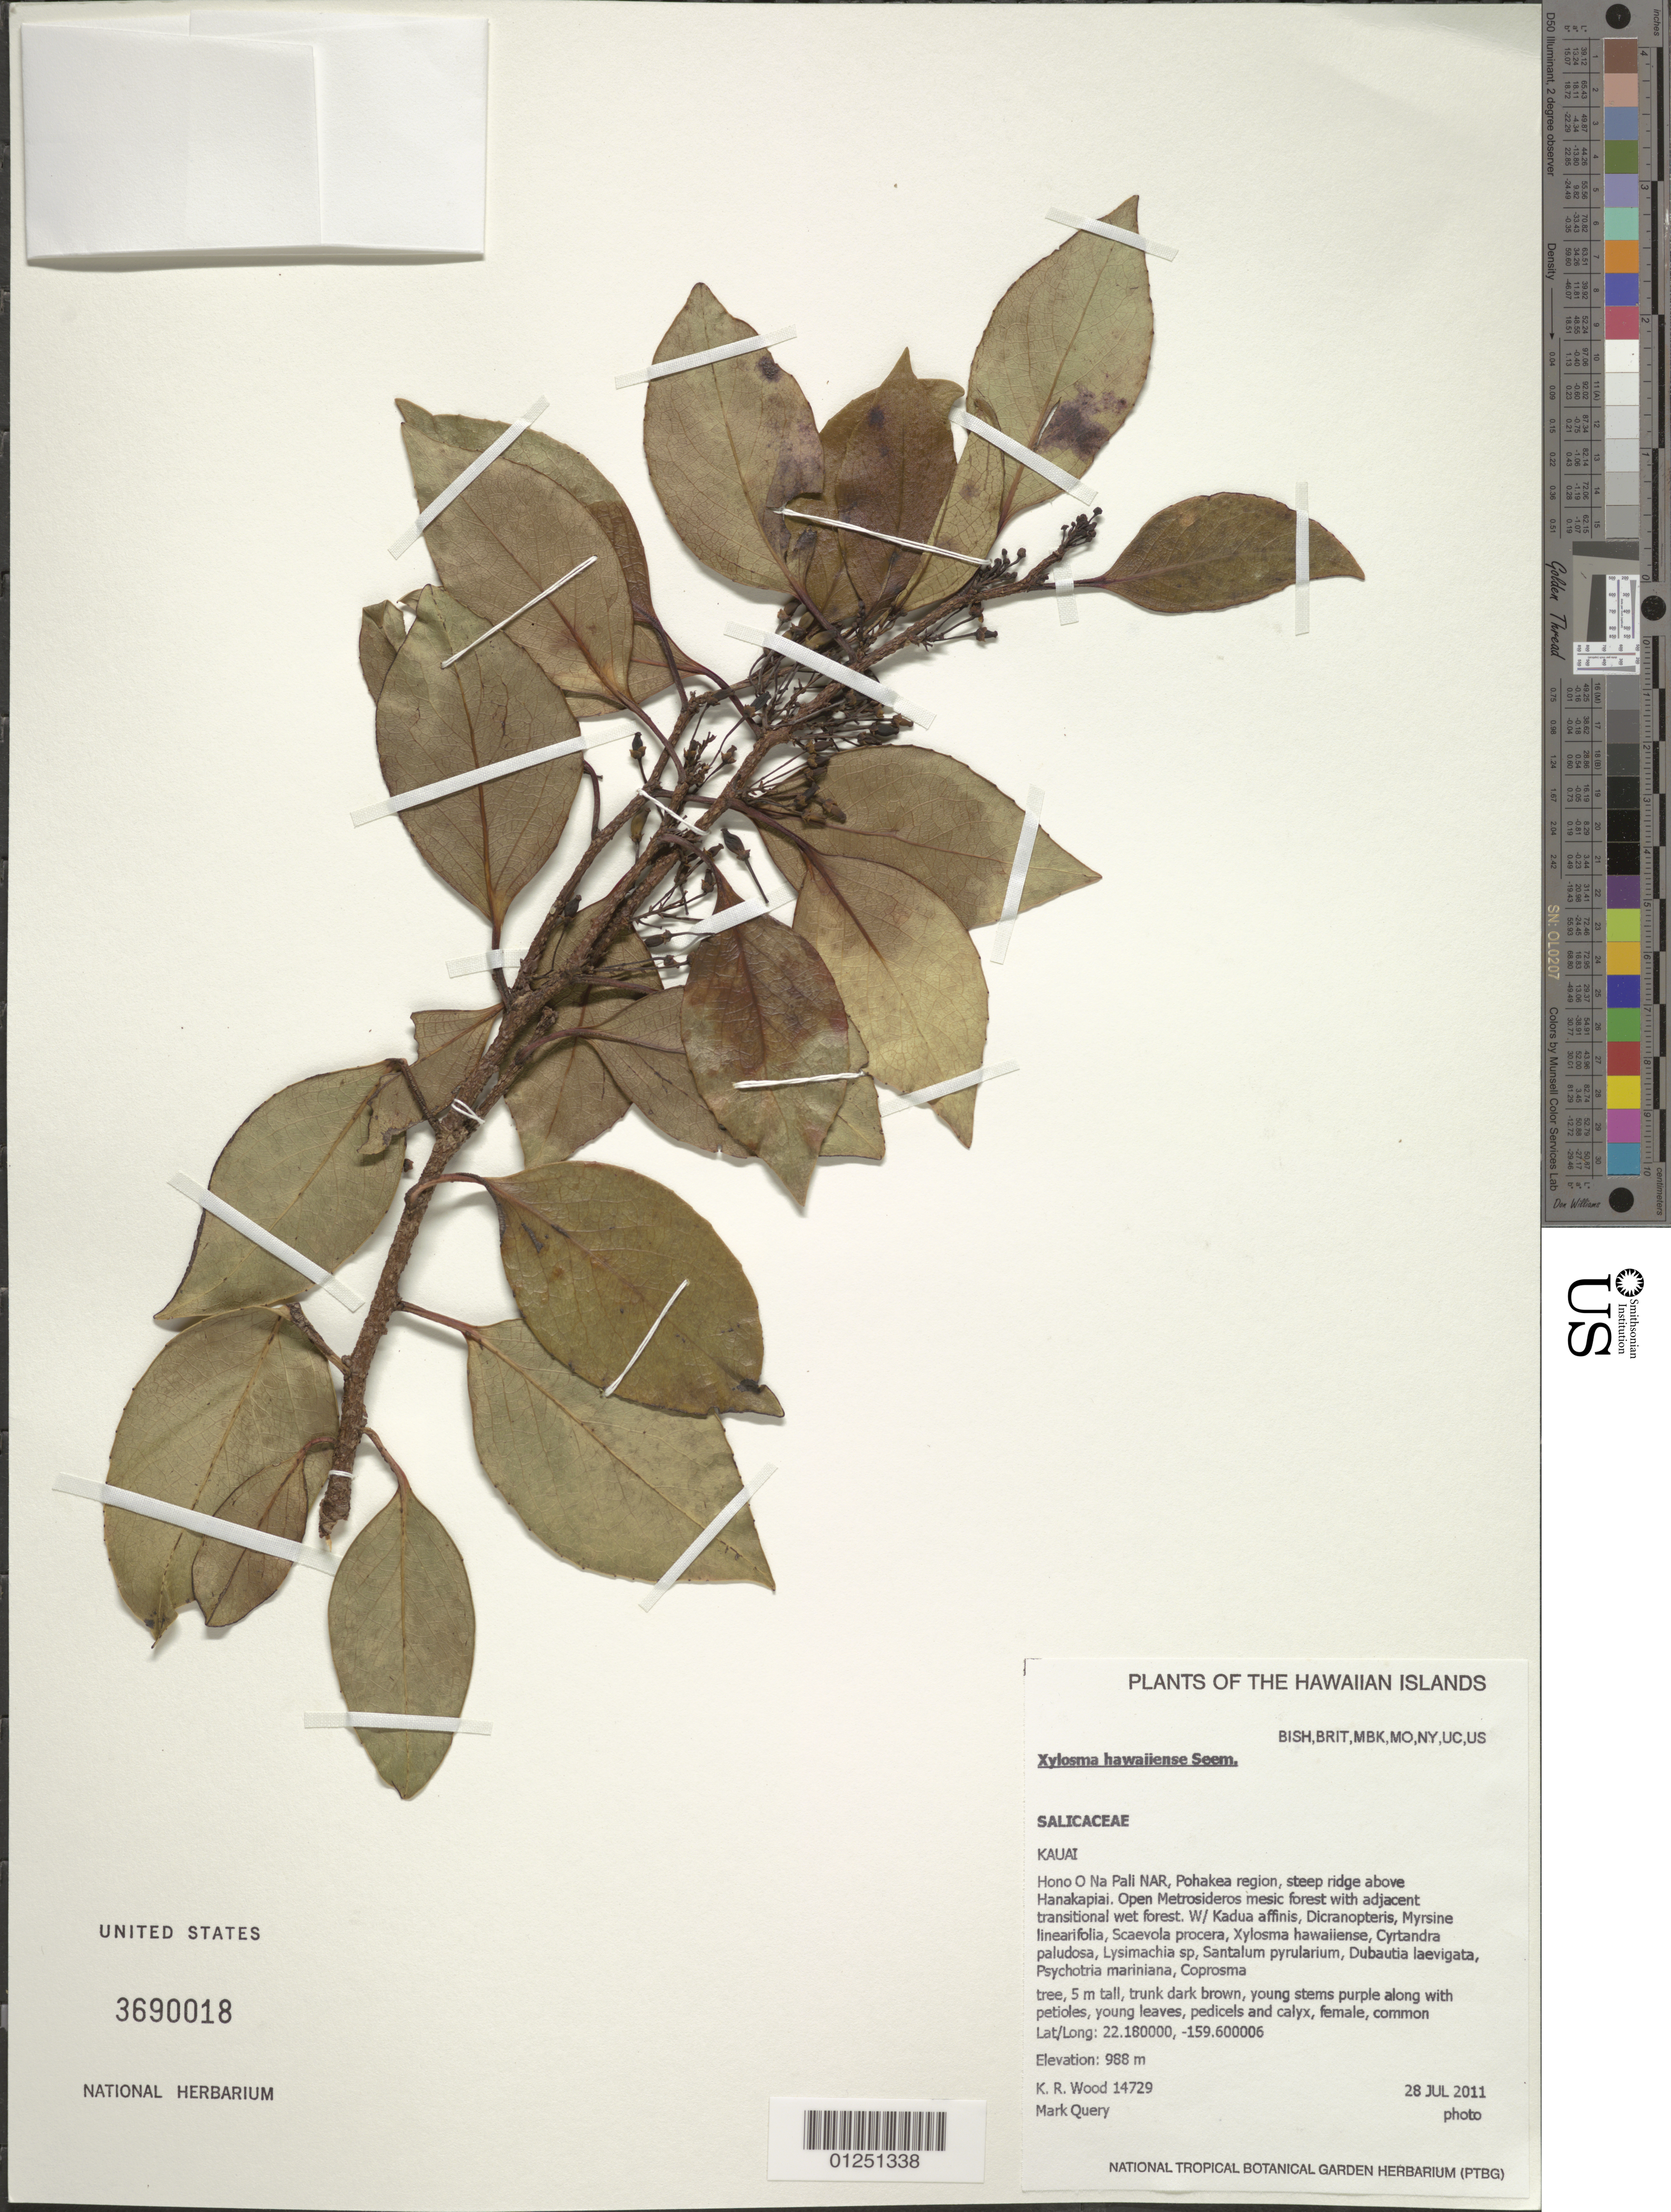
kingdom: Plantae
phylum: Tracheophyta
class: Magnoliopsida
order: Malpighiales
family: Salicaceae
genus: Xylosma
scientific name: Xylosma hawaiensis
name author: Seem.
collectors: K. R. Wood & M. Query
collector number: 14729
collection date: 2011-07-28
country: United States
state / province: Hawaii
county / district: Kaui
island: Kaua'i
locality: Hono O Na'Pali NAR, Pohakea region, steep ridge above Hanakapiai.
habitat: Mesic forest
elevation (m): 988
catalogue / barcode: US 3690018